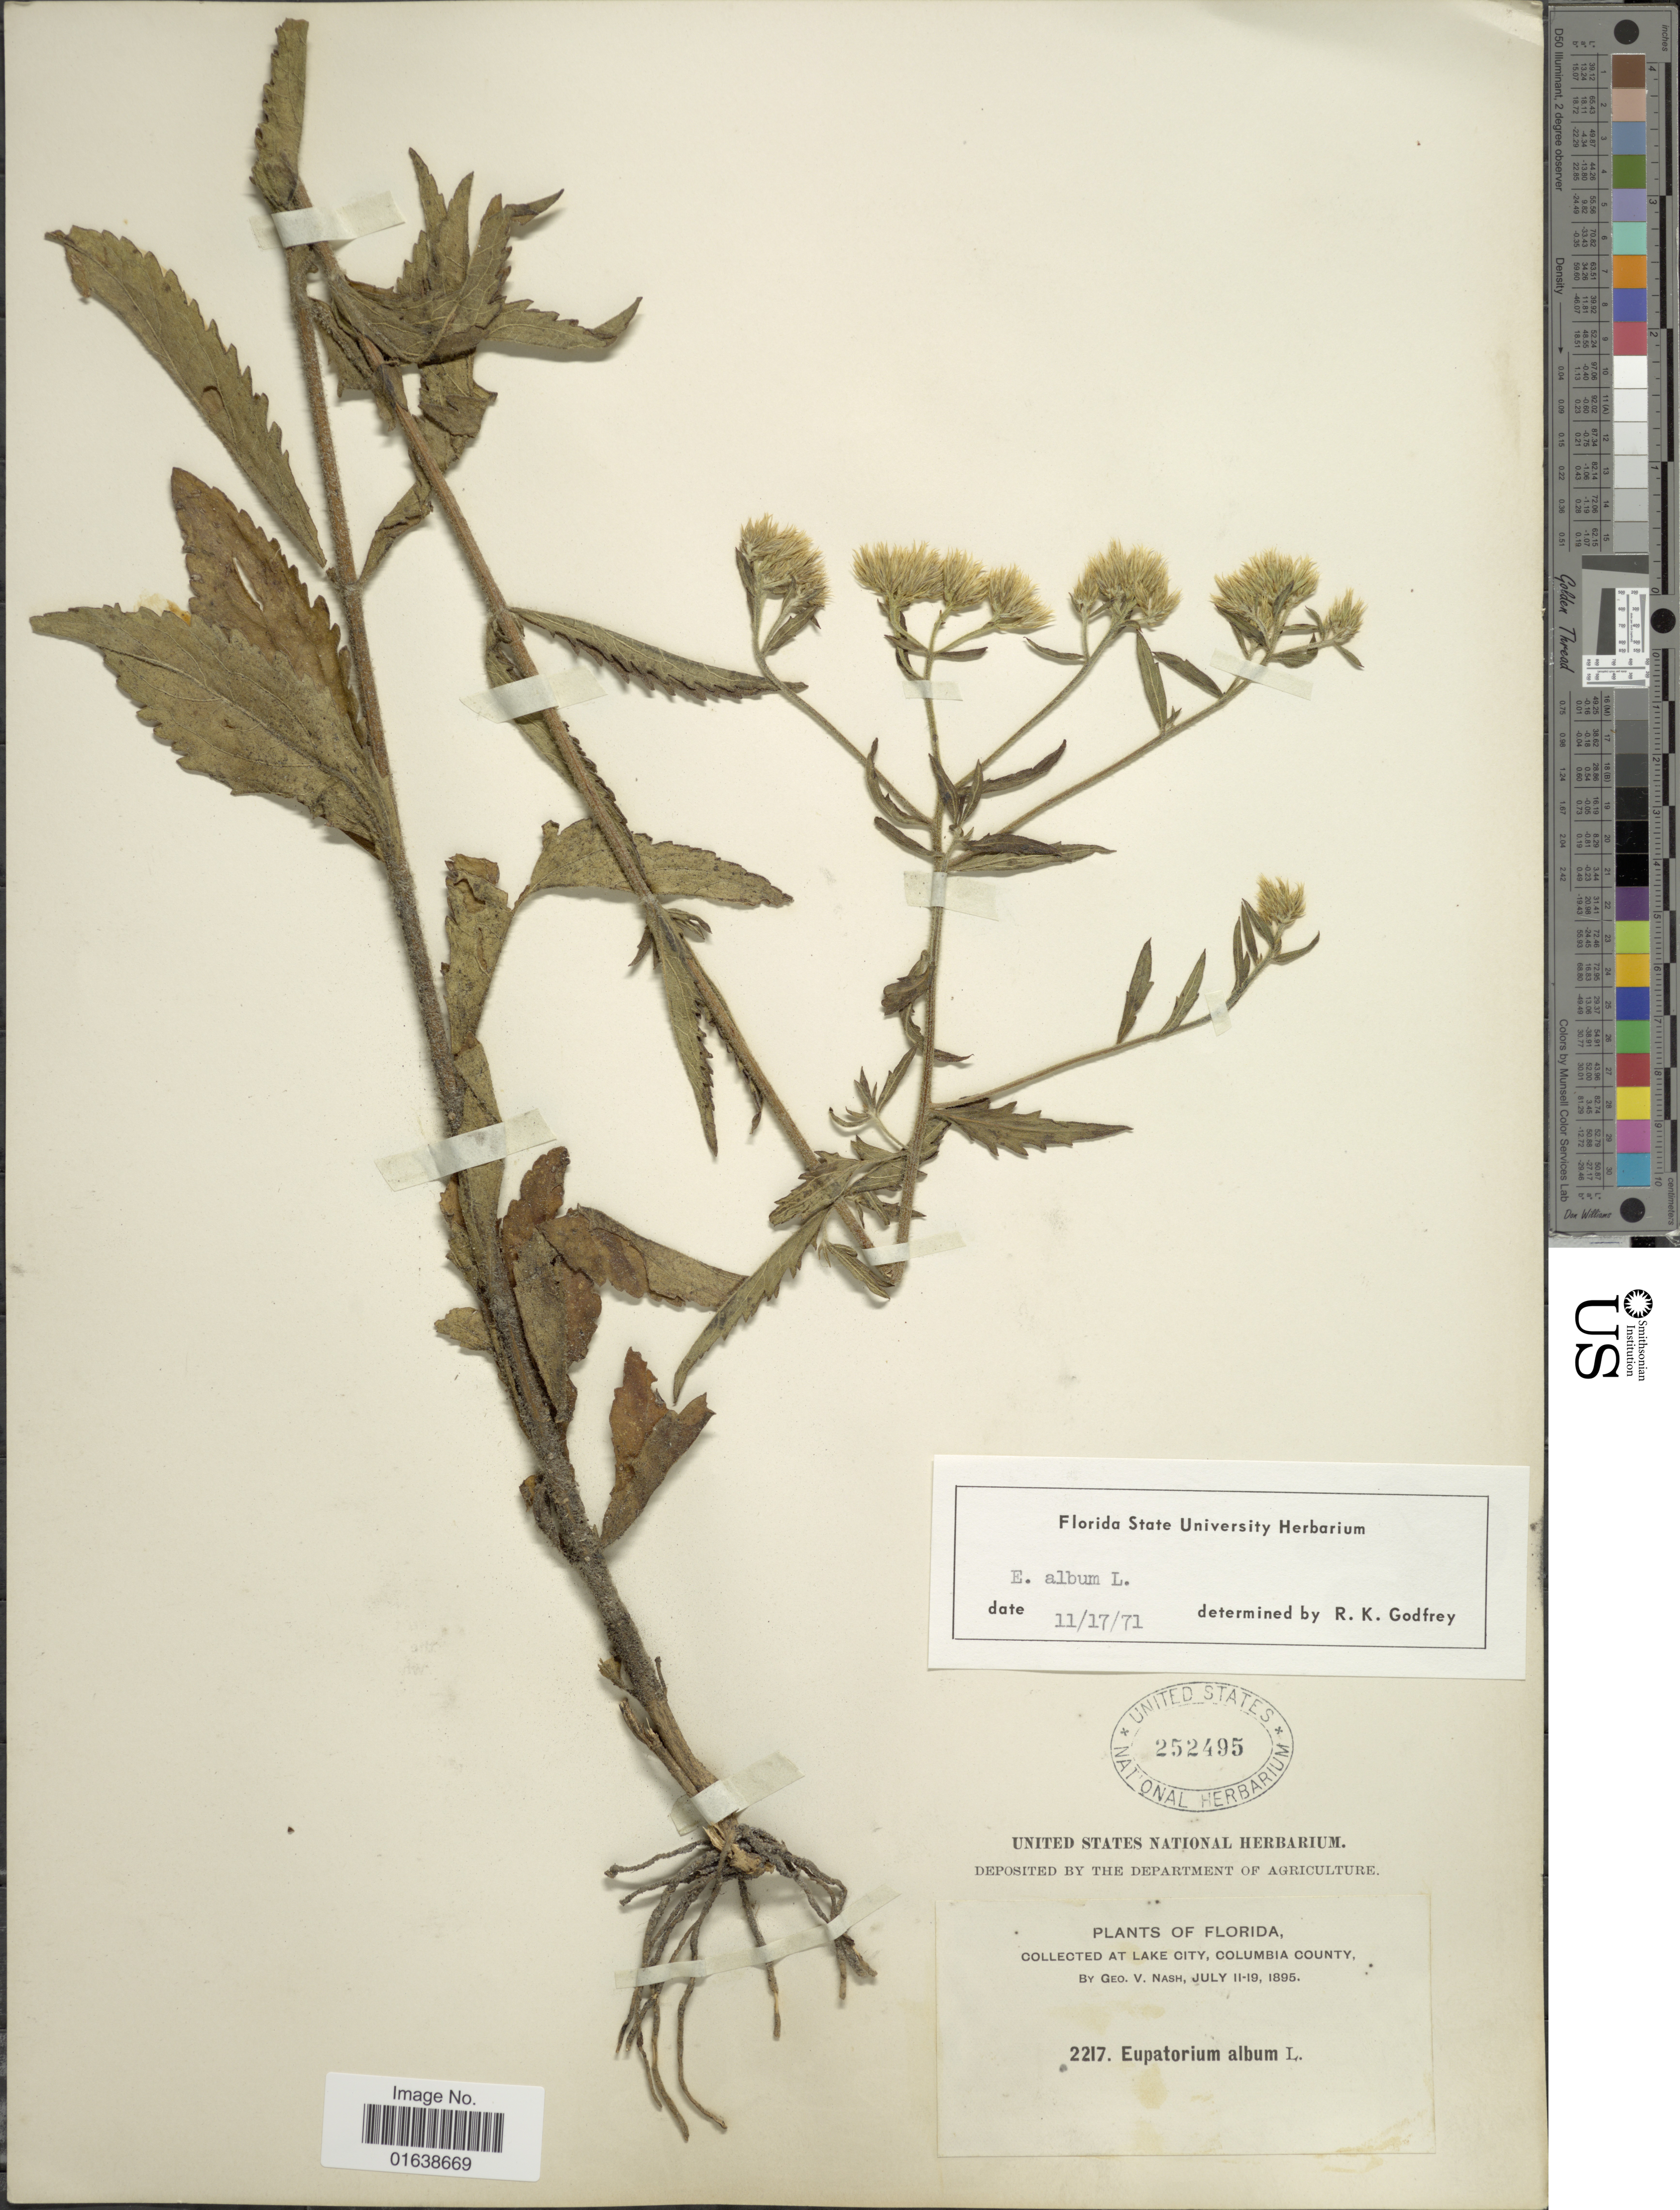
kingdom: Plantae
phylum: Tracheophyta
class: Magnoliopsida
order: Asterales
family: Asteraceae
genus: Eupatorium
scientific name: Eupatorium album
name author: L.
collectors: G. V. Nash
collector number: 2217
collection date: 1895-07-11/1895-07-19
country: United States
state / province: Florida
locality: Florida at Lake City, Columbia County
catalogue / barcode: US 252495